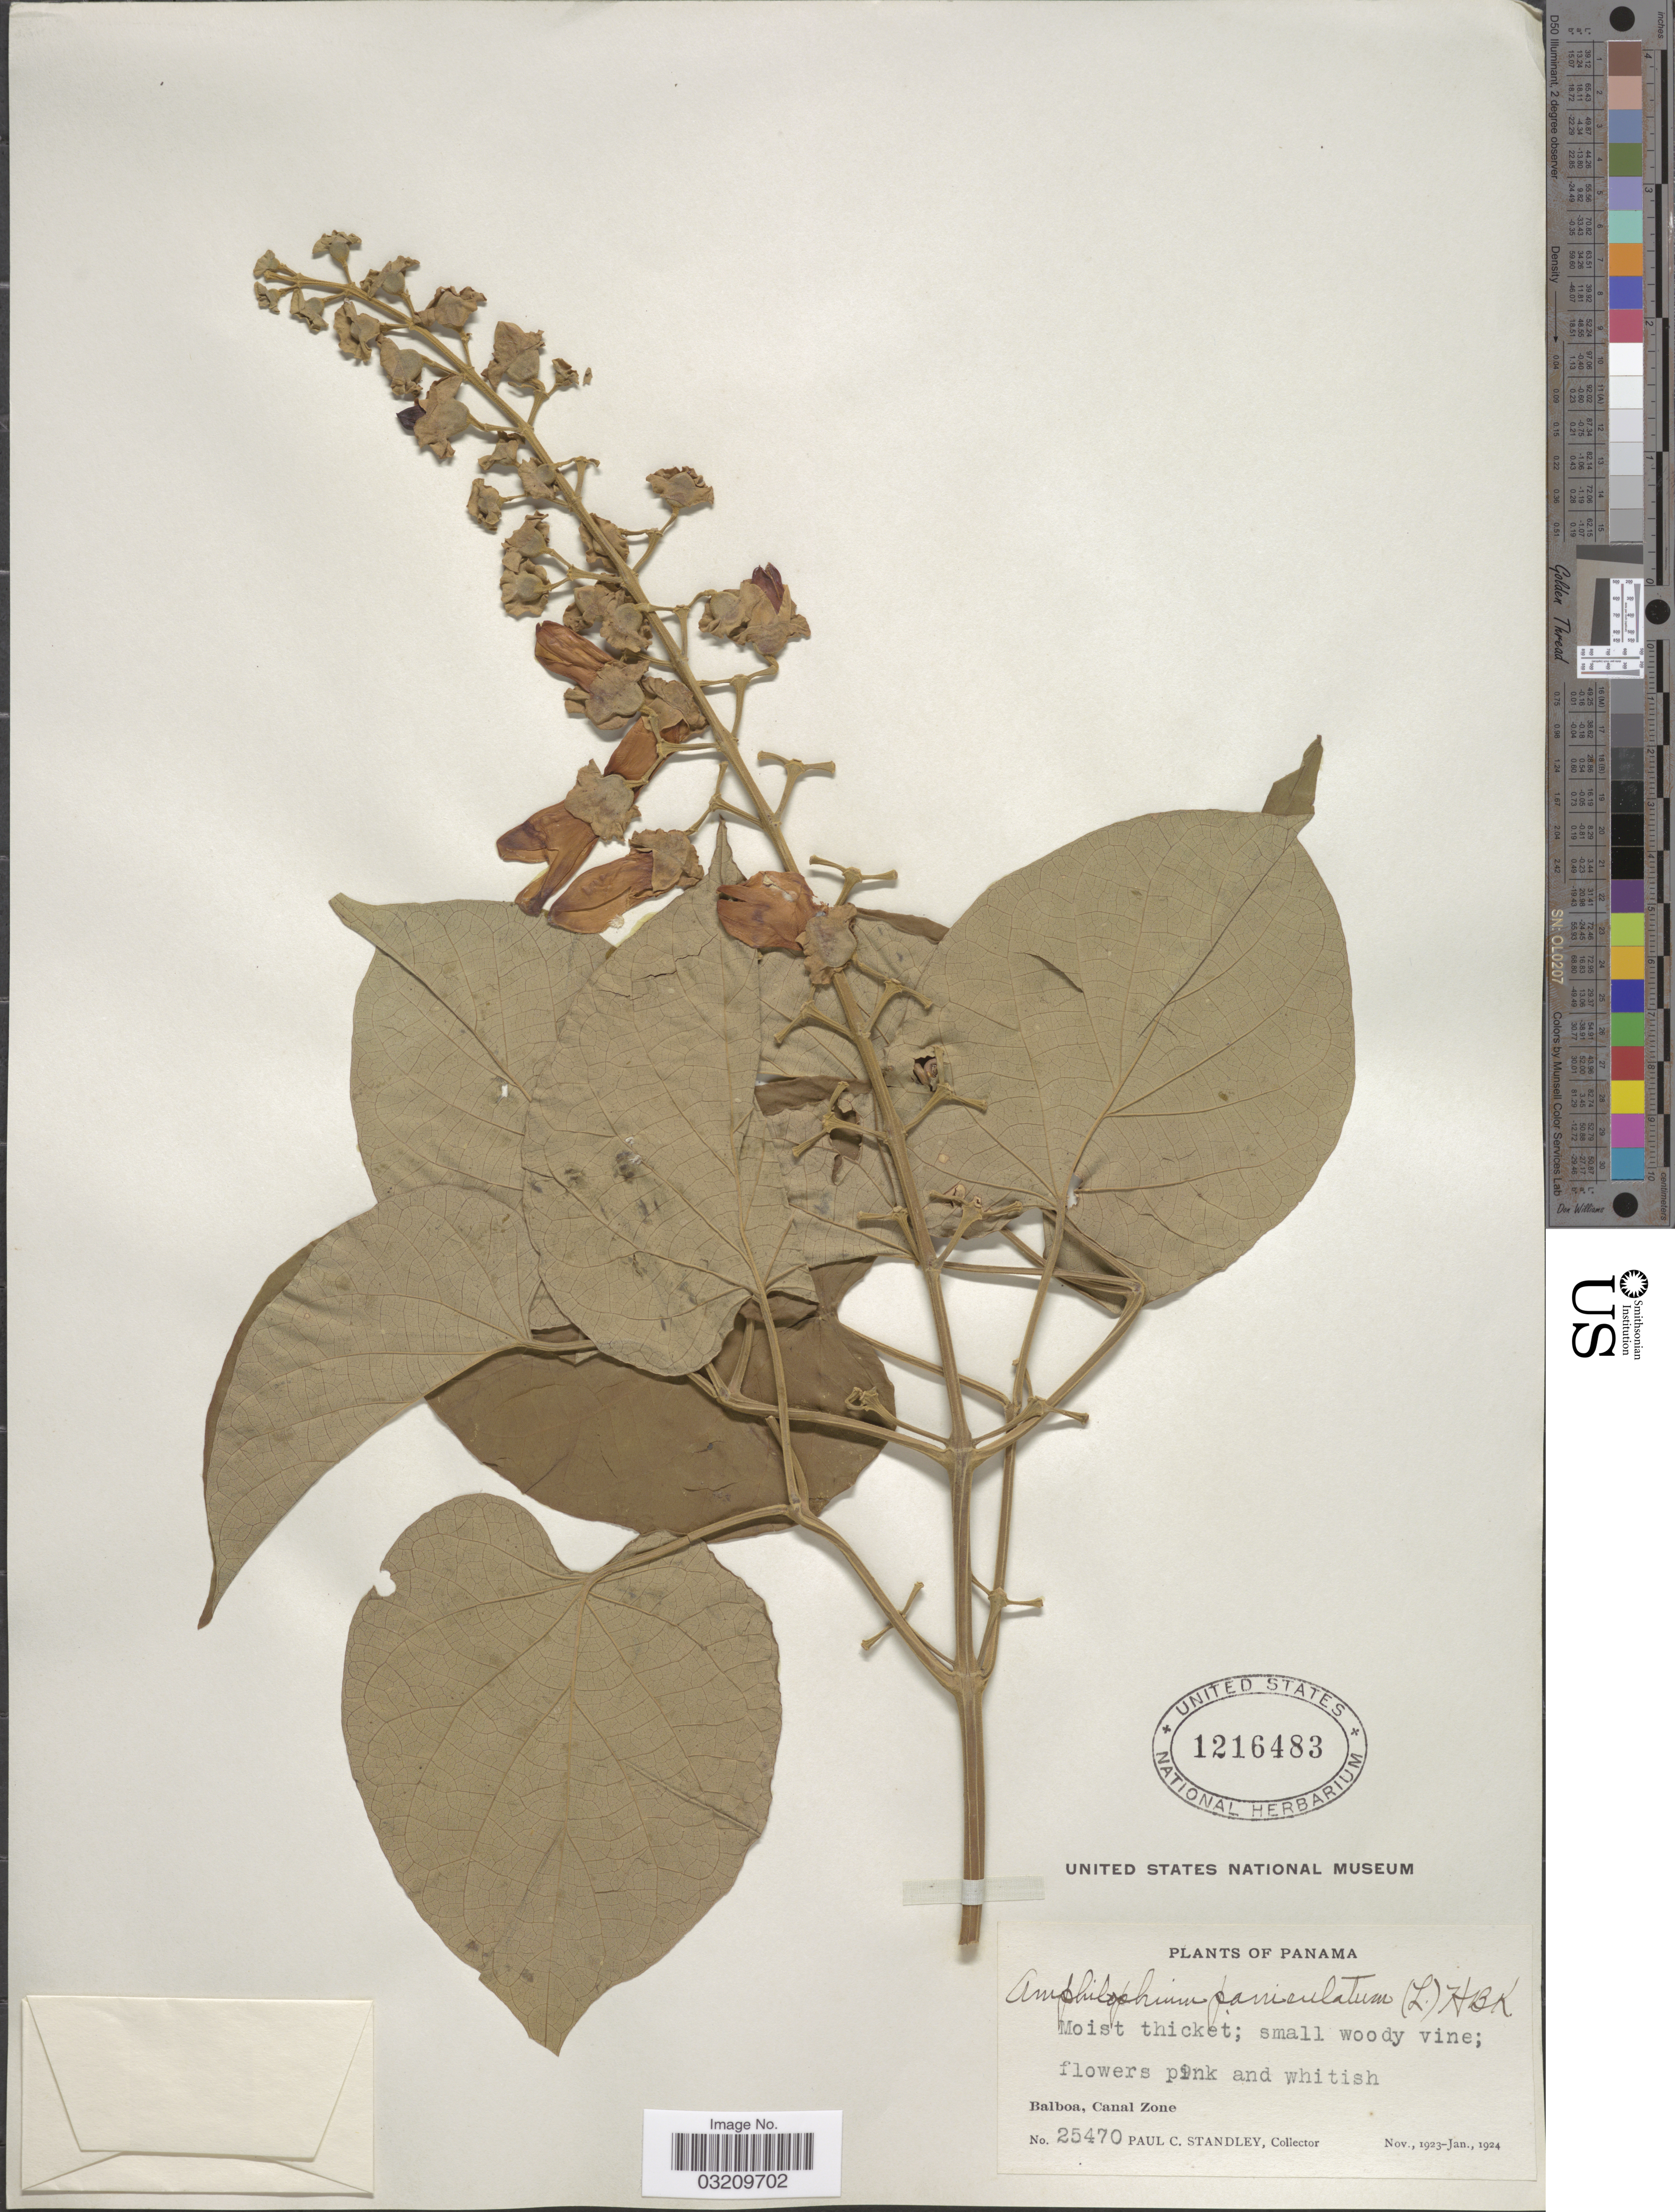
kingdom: Plantae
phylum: Tracheophyta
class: Magnoliopsida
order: Lamiales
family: Bignoniaceae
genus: Amphilophium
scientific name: Amphilophium paniculatum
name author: (L.) Kunth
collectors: P. C. Standley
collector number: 25470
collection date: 1923-11/1924-01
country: Panama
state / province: Colón / Panamá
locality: Balboa, Canal Zone.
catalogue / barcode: US 1216483